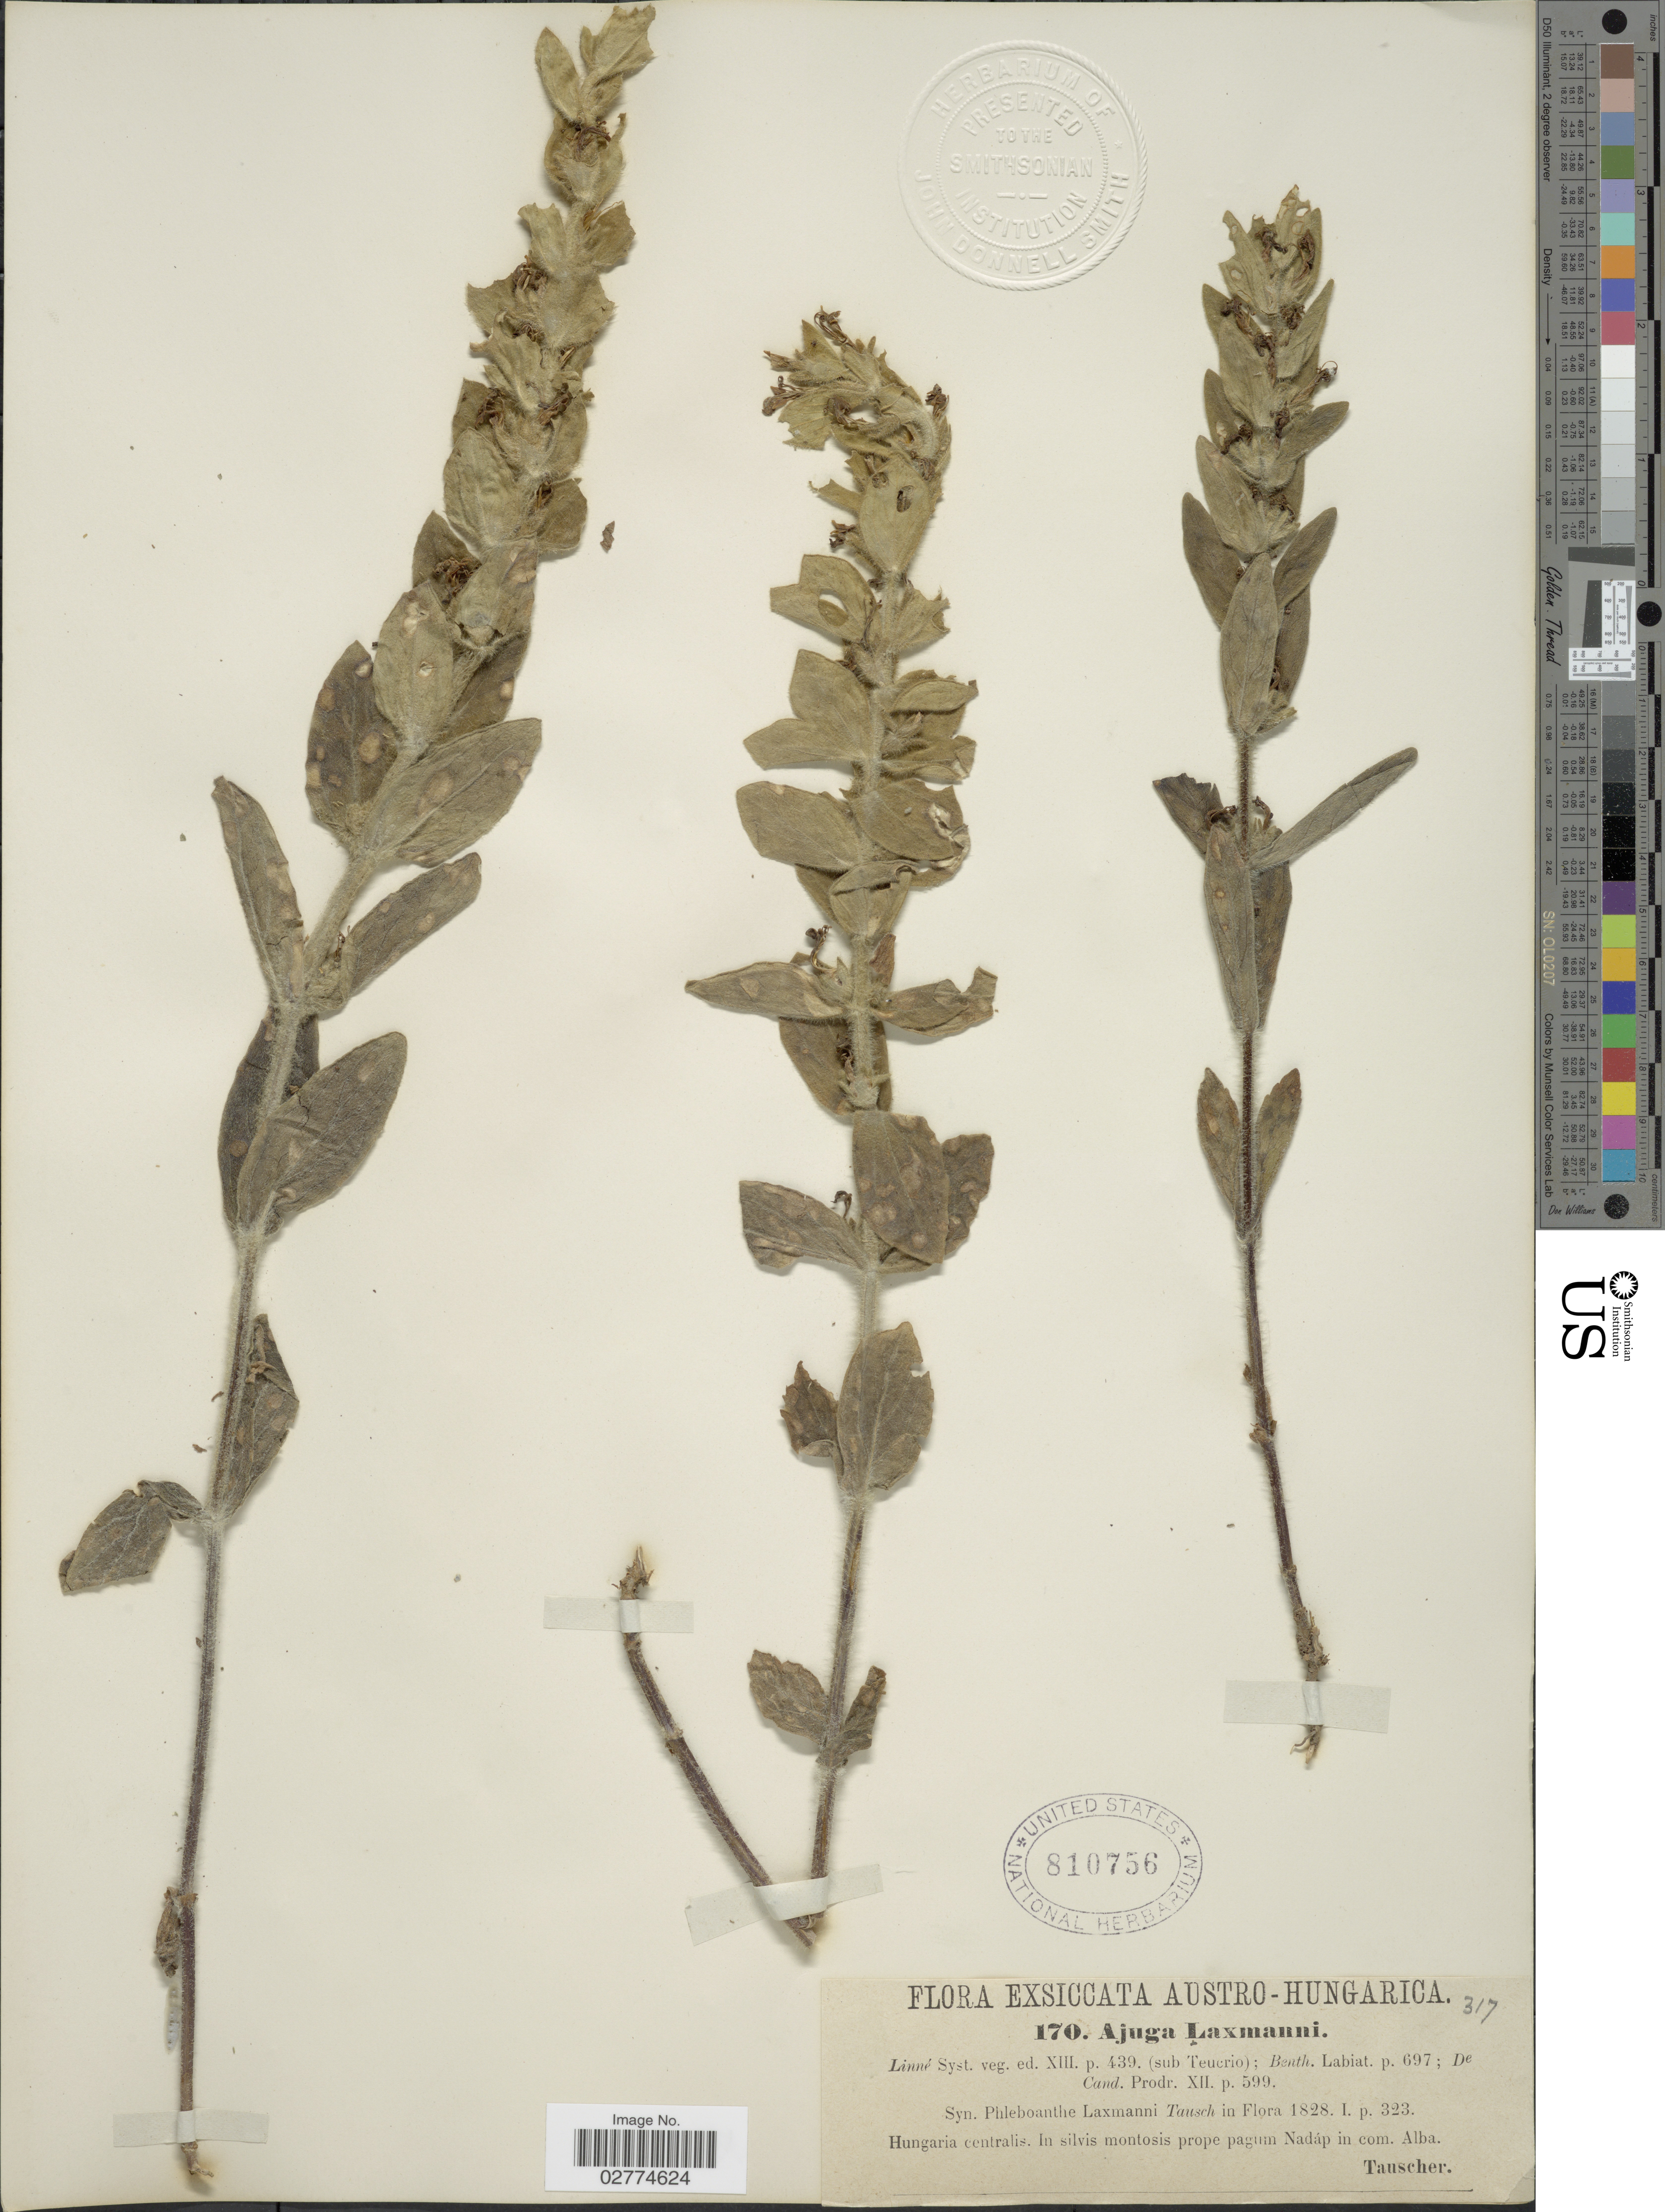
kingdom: Plantae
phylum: Tracheophyta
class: Magnoliopsida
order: Lamiales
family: Lamiaceae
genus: Ajuga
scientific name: Ajuga laxmannii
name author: Benth.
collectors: Tauscher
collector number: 170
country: Hungary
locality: Austro-Hungarica. Hungaria centralis. In silvis montosis prope pagum Nadáp in com. Alba.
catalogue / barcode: US 810756